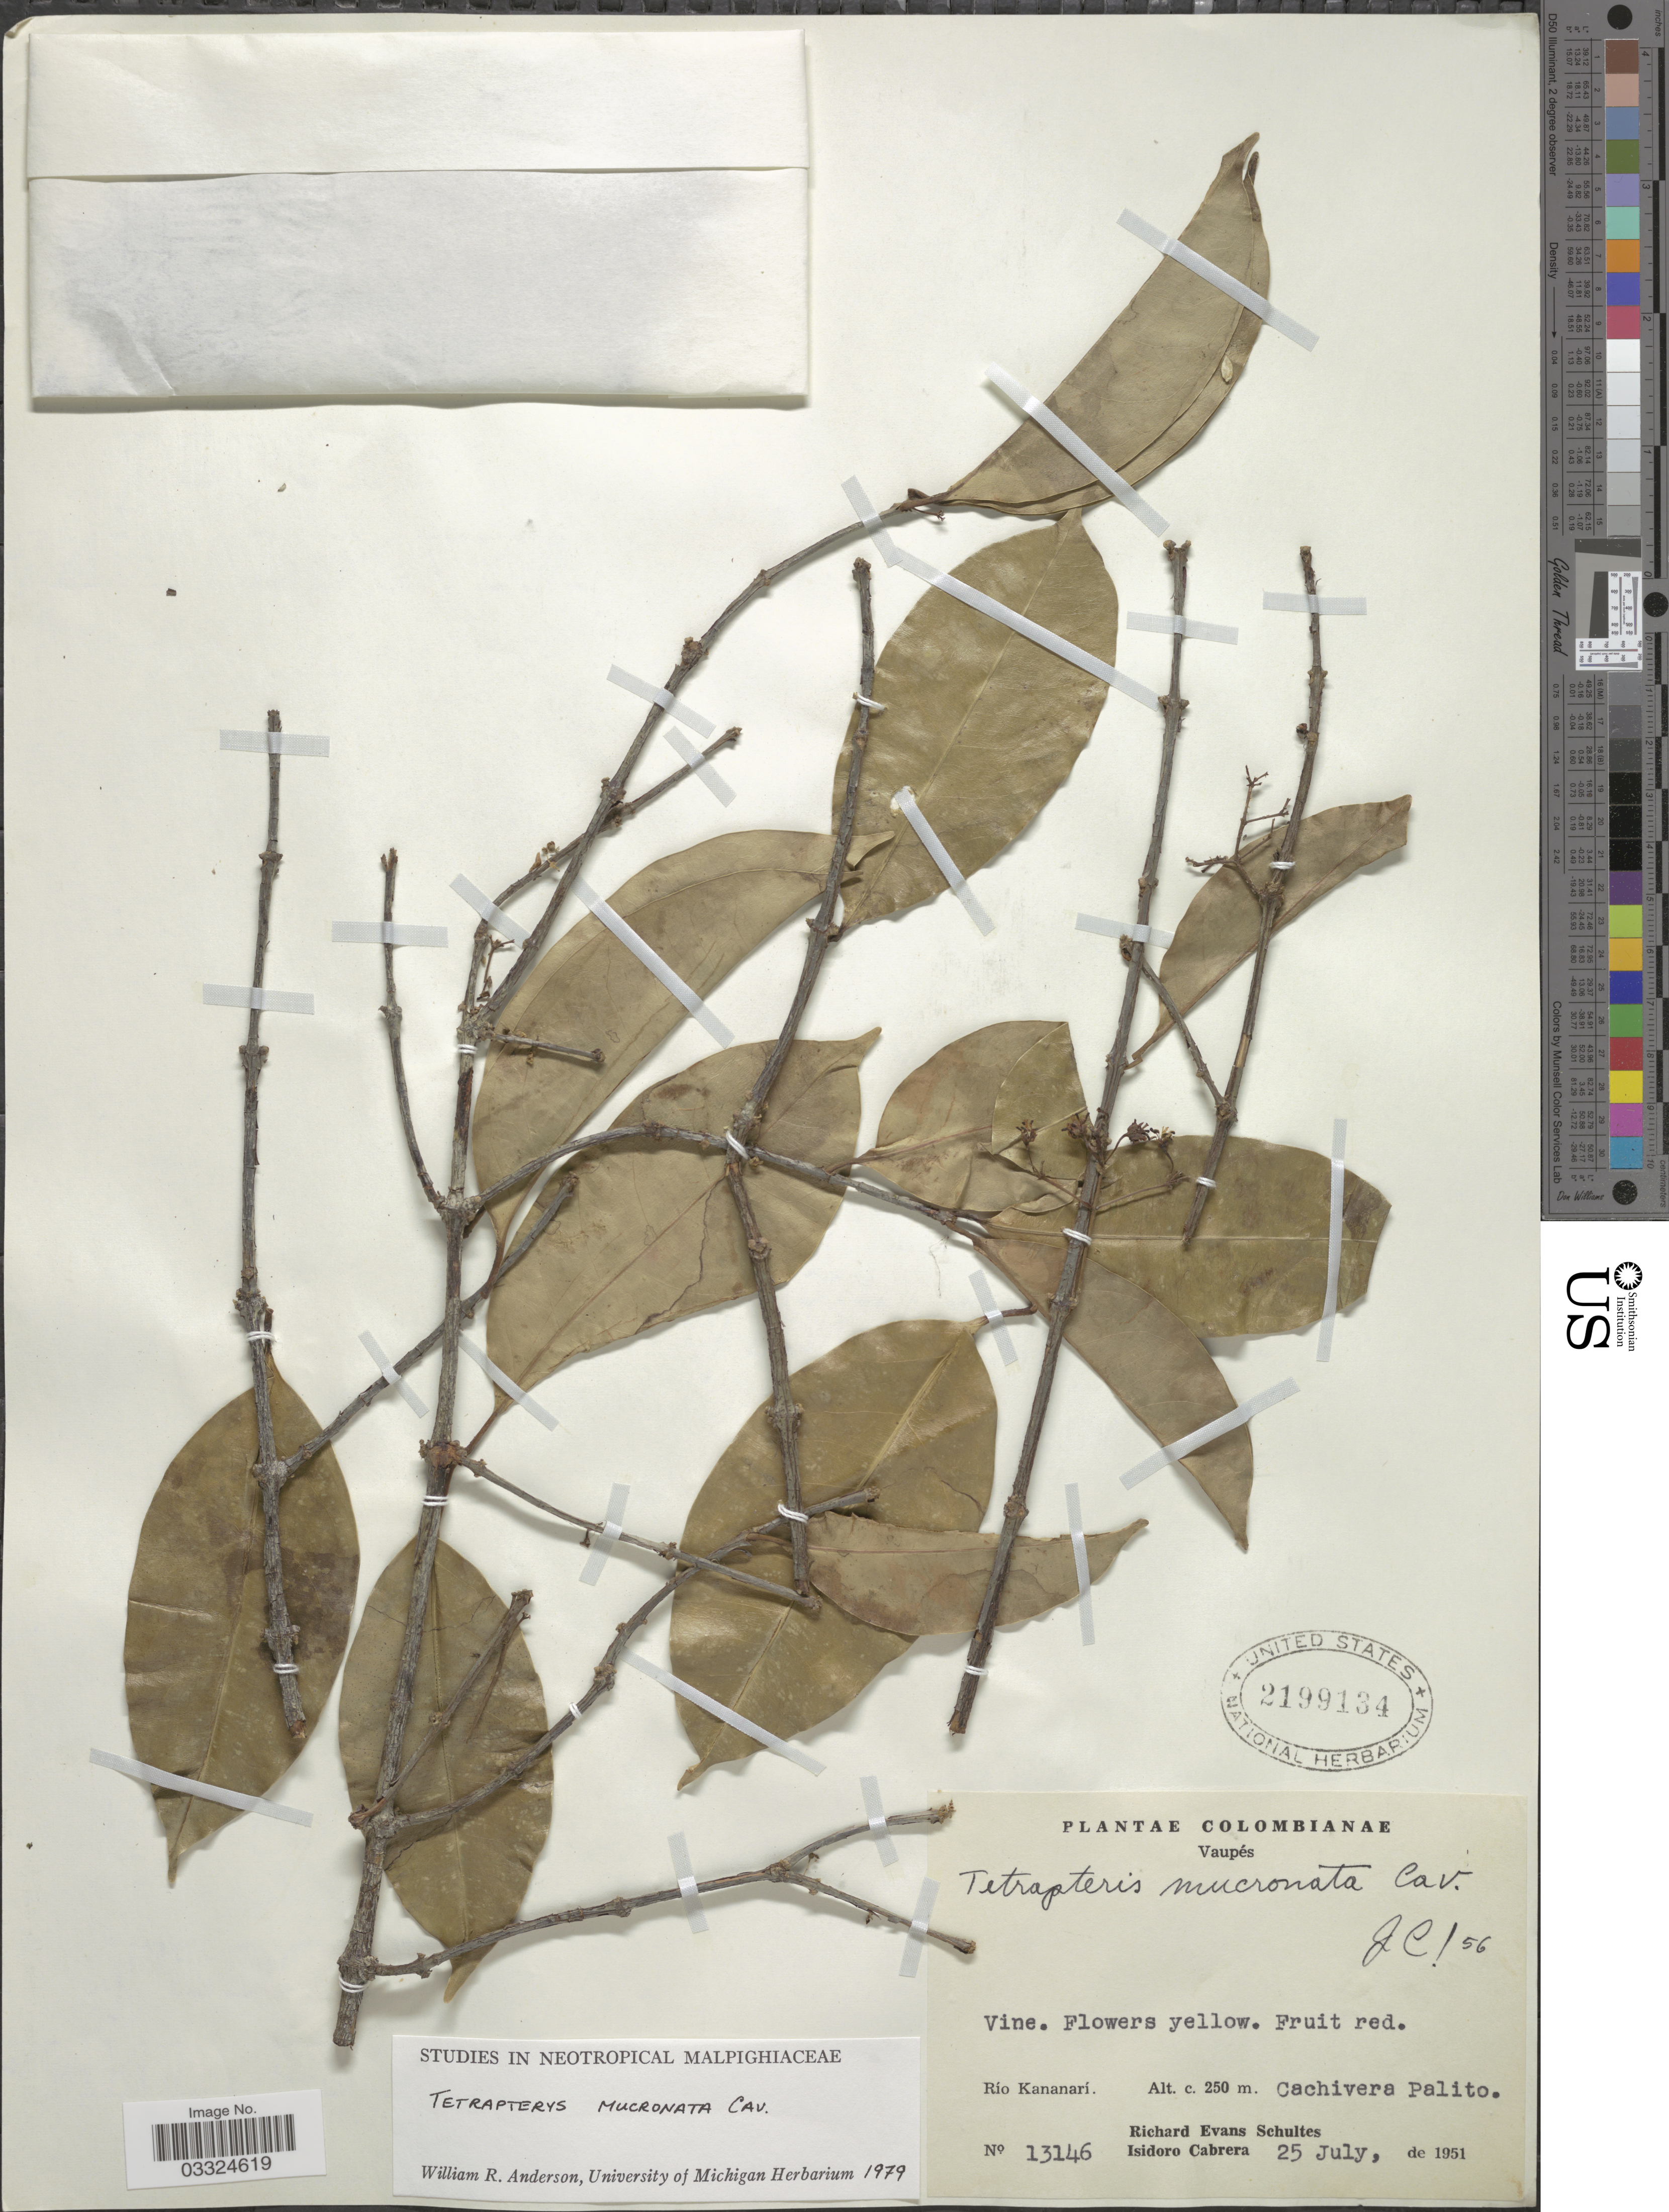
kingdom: Plantae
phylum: Tracheophyta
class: Magnoliopsida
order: Malpighiales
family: Malpighiaceae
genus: Tetrapterys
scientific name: Tetrapterys mucronata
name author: Cav.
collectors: R. E. Schultes & I. Cabrera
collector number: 13146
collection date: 1951-07-25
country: Colombia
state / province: Vaupés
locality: Río Kananarí. Cachivere Palito.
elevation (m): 250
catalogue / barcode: US 2199134